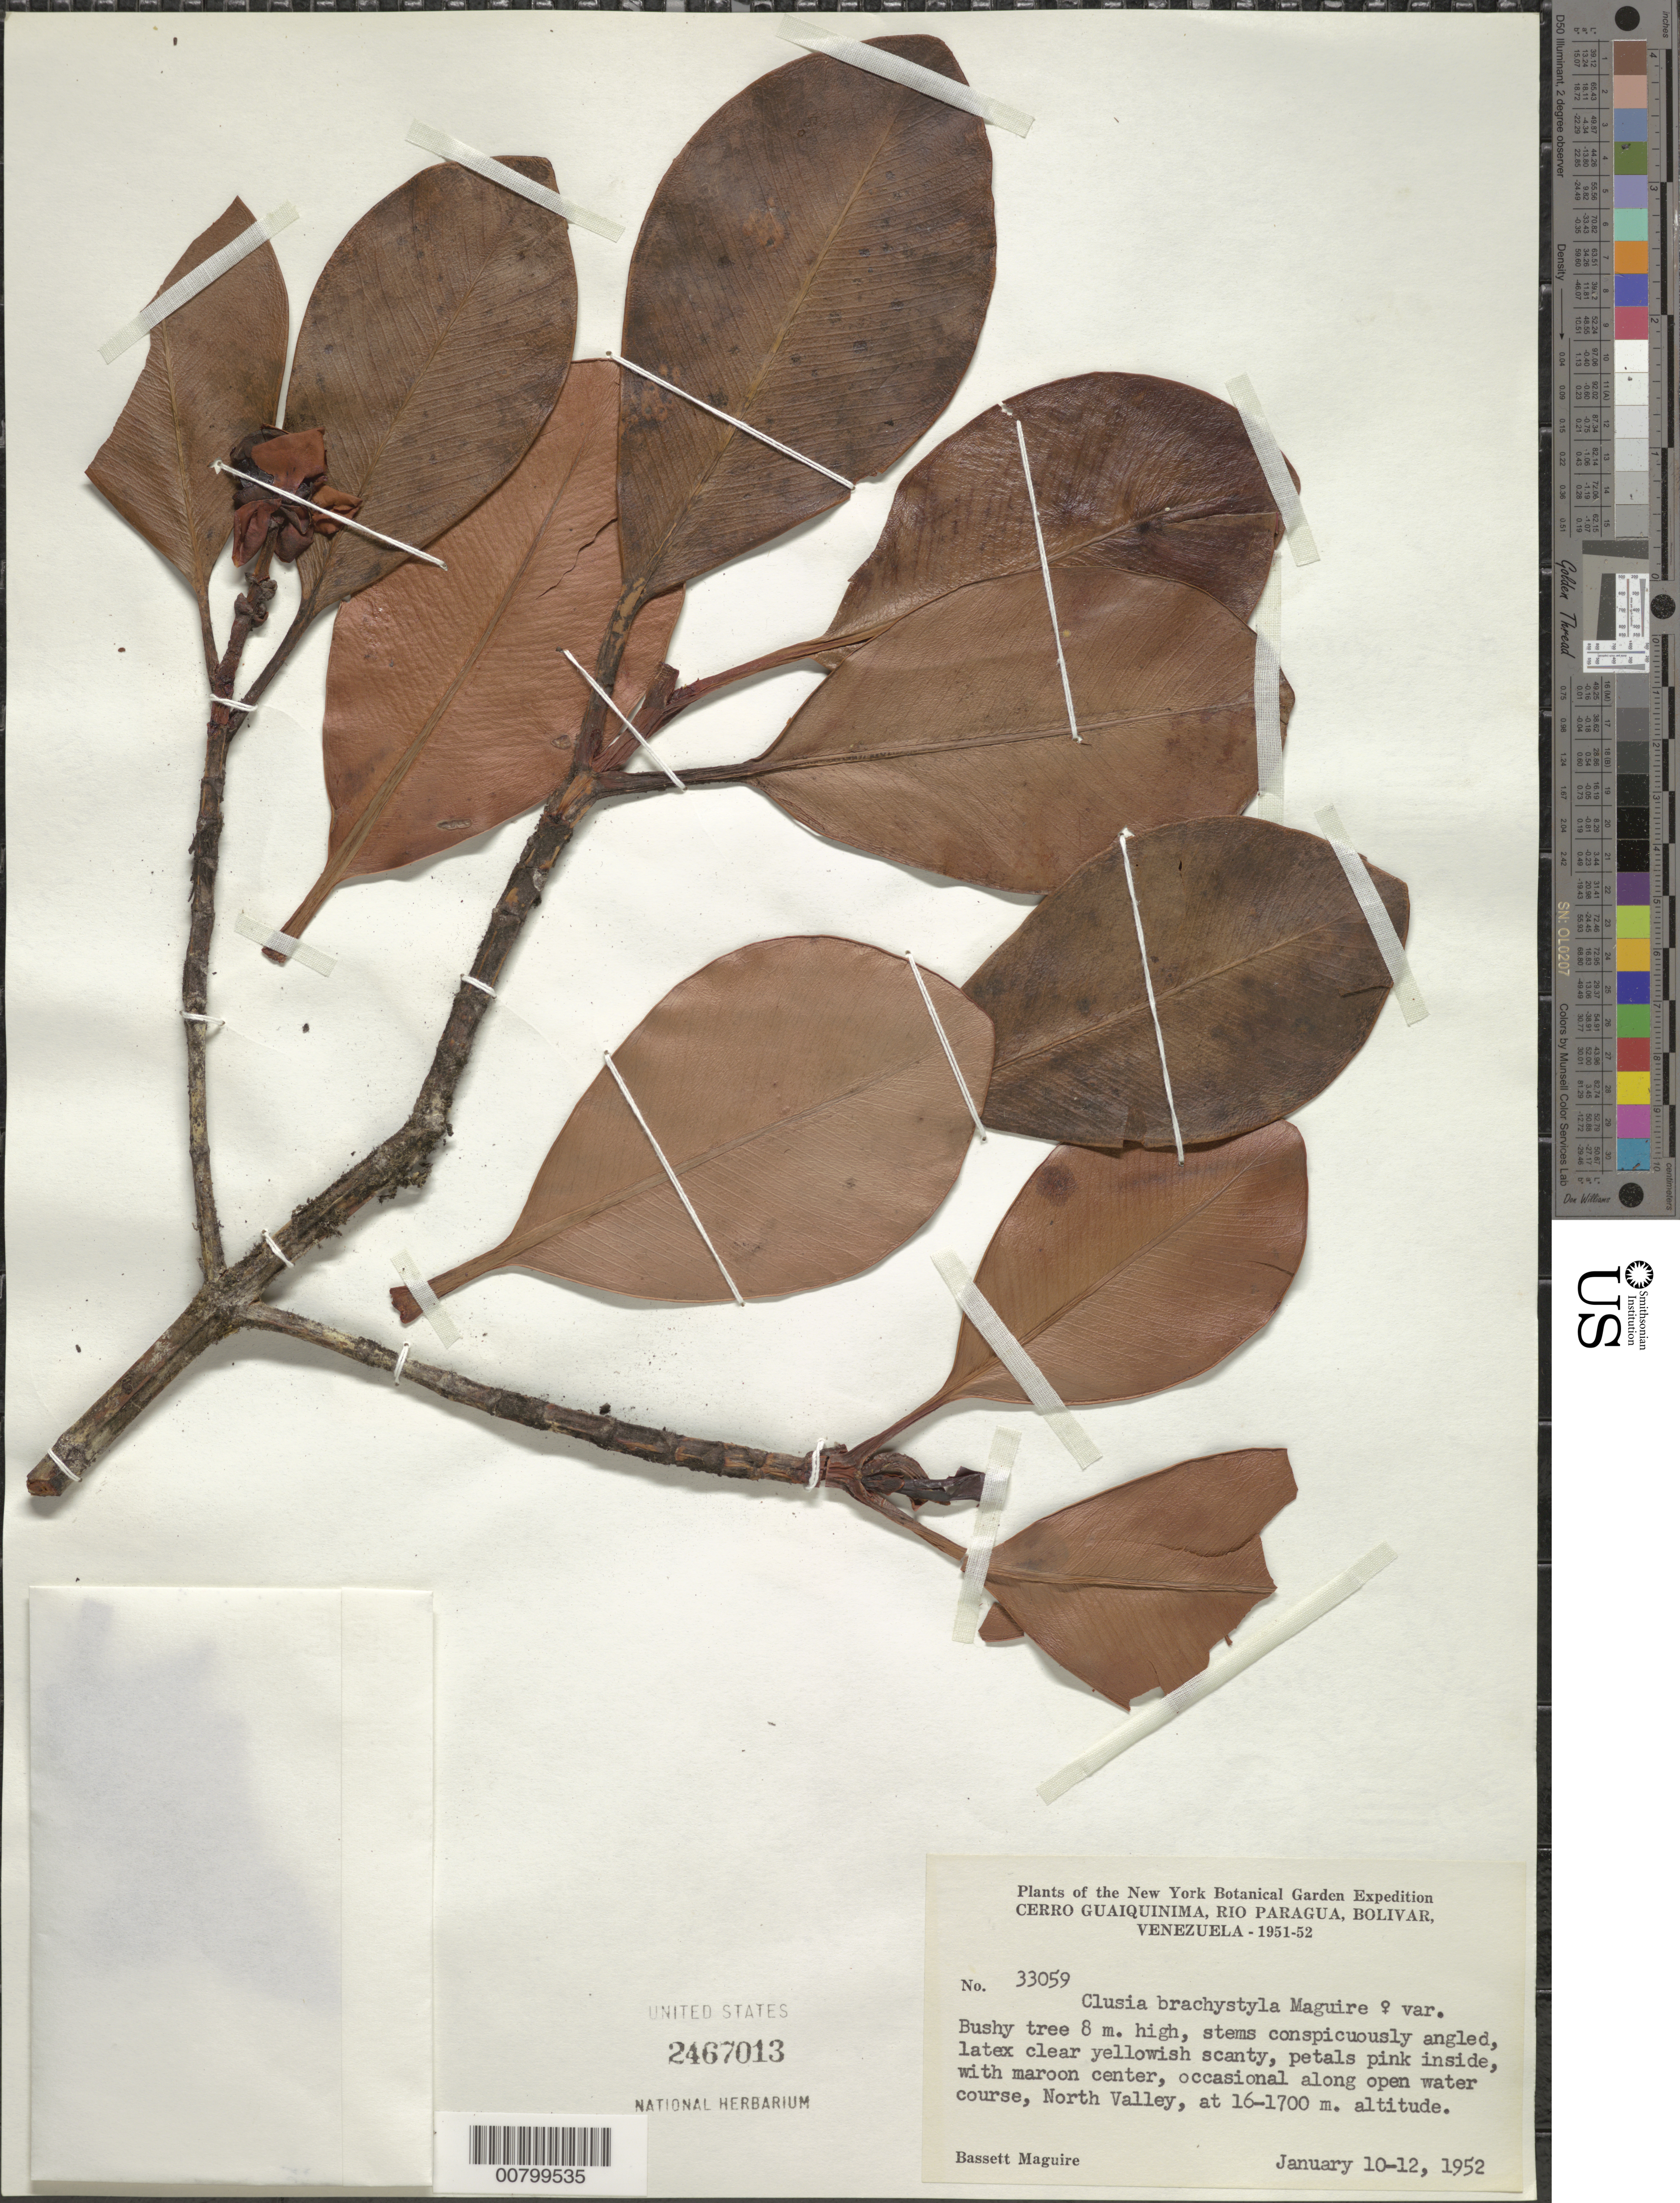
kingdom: Plantae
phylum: Tracheophyta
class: Magnoliopsida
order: Malpighiales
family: Clusiaceae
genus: Clusia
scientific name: Clusia brachystyla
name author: Maguire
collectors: B. Maguire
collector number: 33059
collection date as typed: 10-Jan-52 to 12-Jan-52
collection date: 1952-01-10/1952-01-12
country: Venezuela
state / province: Bolívar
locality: Cerro Guaiquinima, Río Paragua, "North Valley"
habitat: Open places along water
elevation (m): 1600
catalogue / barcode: US 2467013